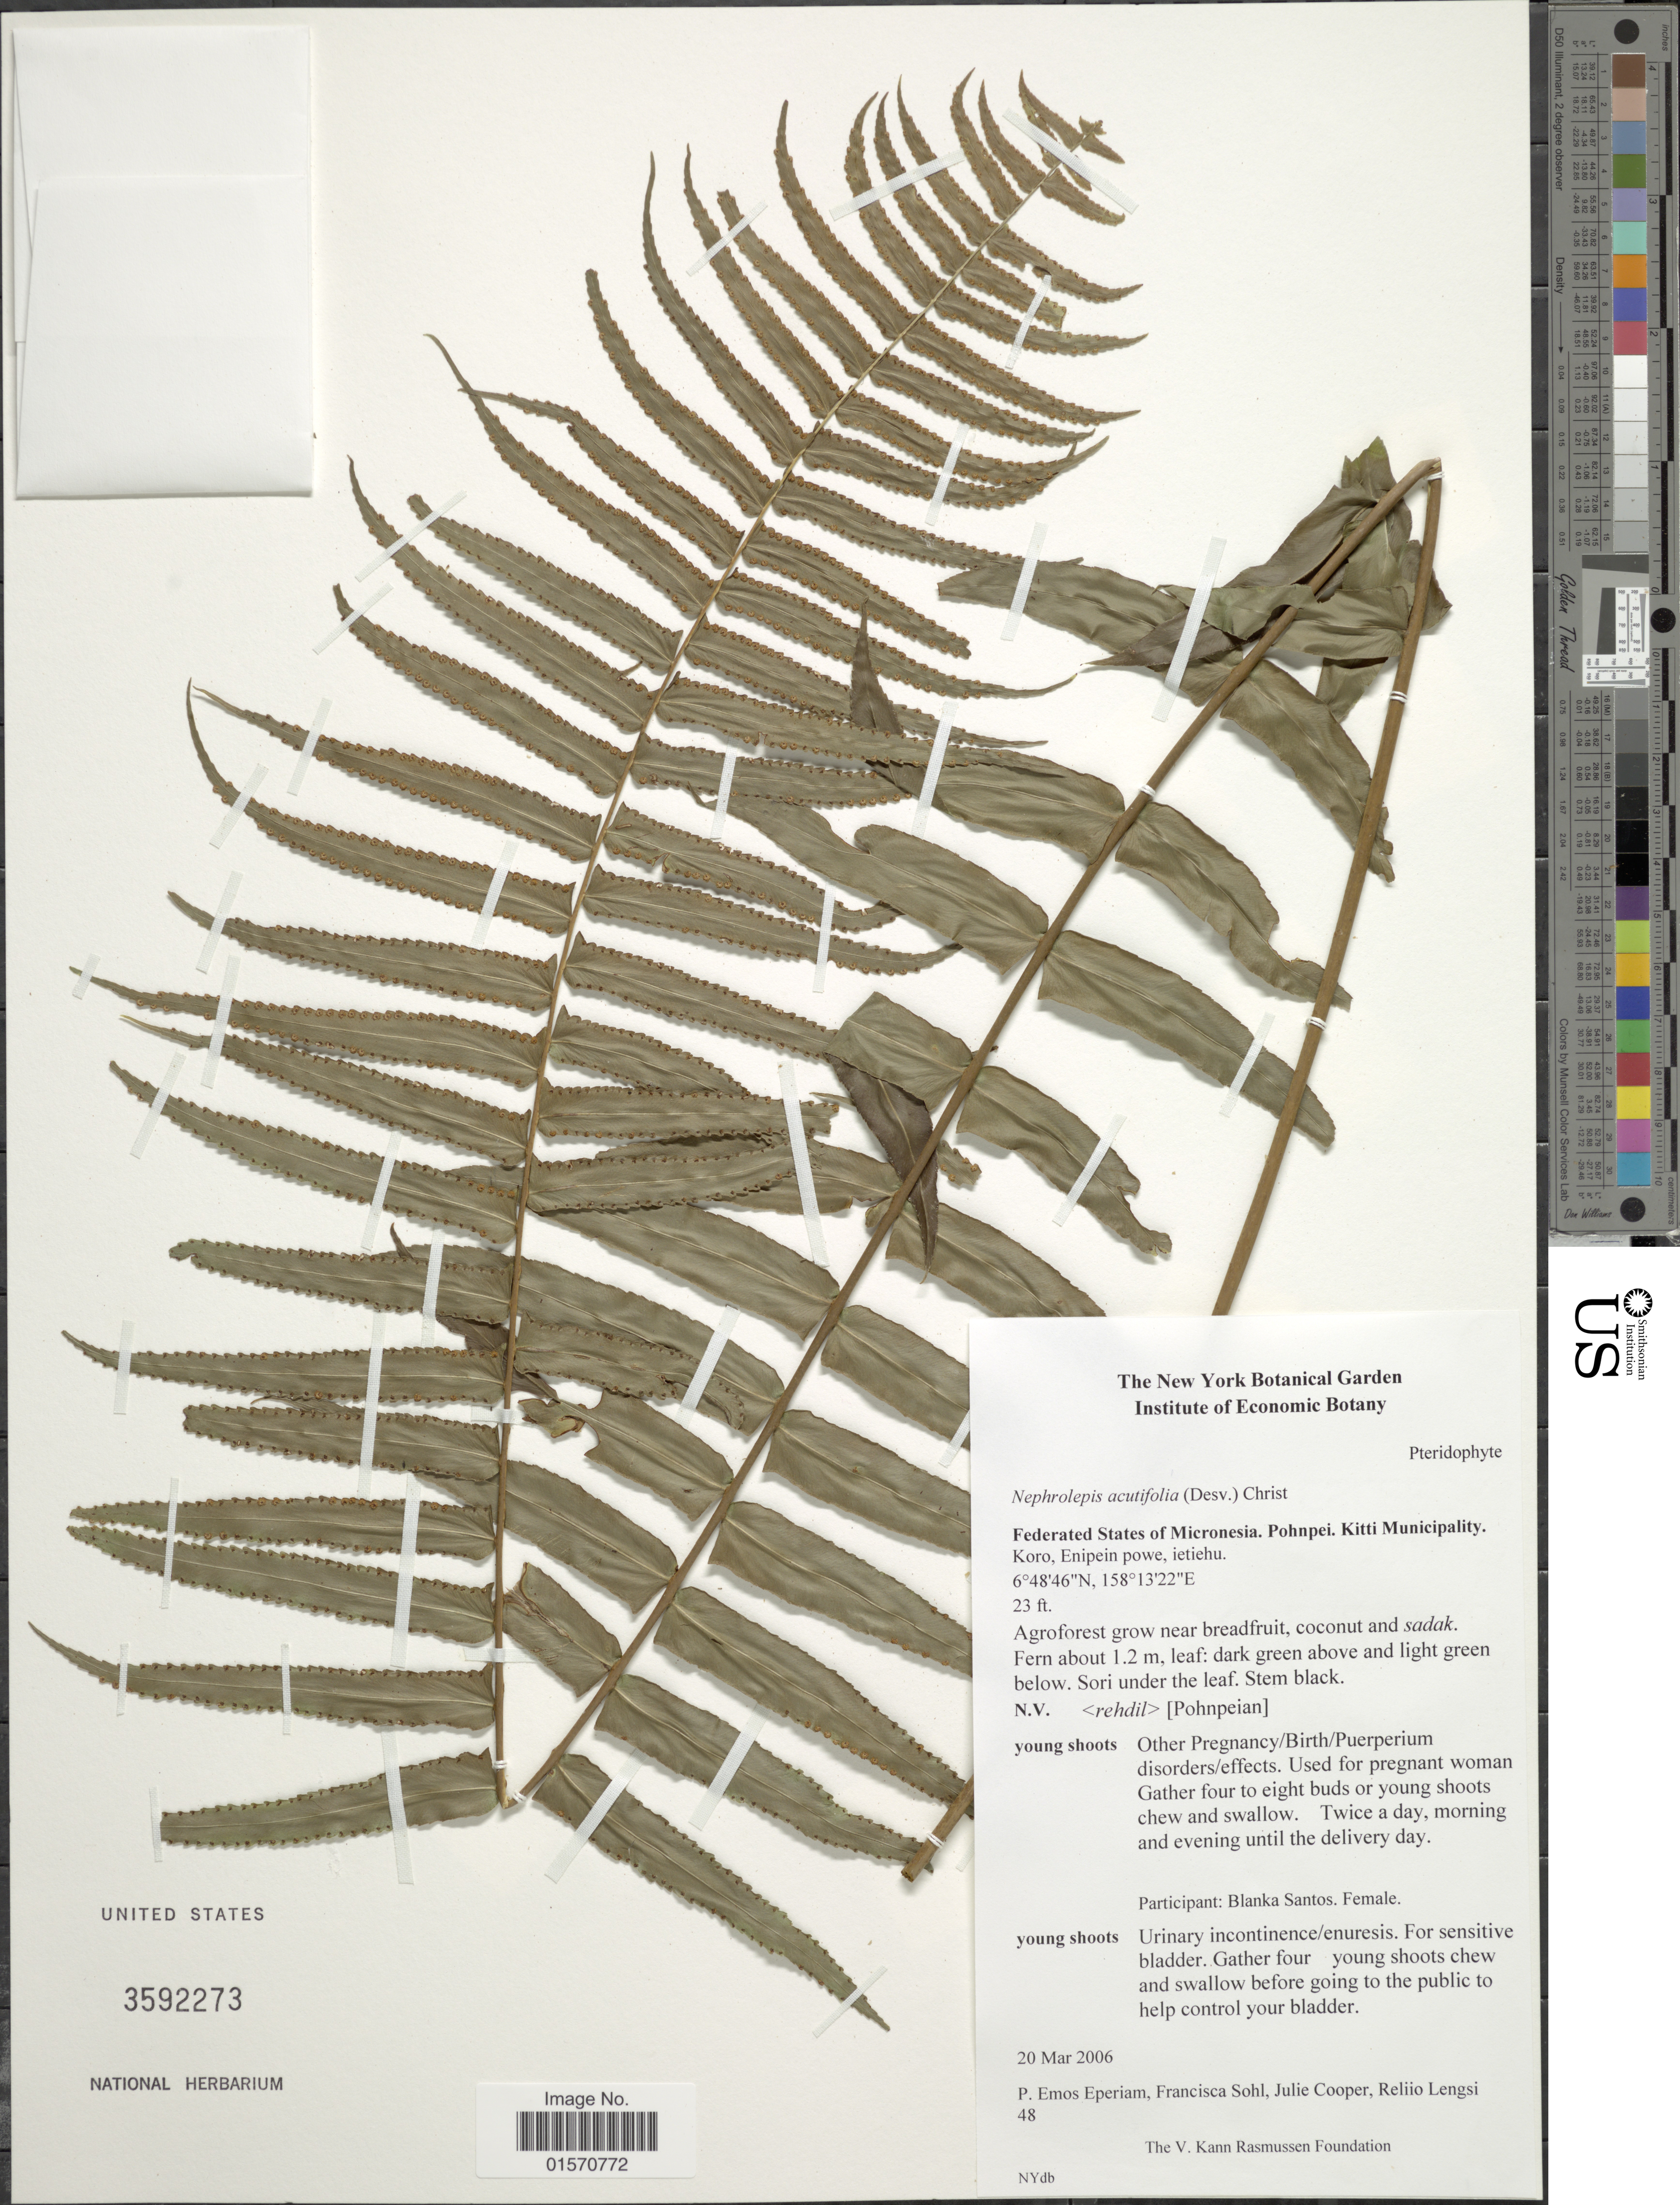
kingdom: Plantae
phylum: Tracheophyta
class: Polypodiopsida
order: Polypodiales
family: Nephrolepidaceae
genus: Nephrolepis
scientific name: Nephrolepis acutifolia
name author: (Desv.) Chr.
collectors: P. Eperiam, F. Sohl, J. Cooper & R. Lengsi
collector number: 48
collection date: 2006-03-20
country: Micronesia, Federated States of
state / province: Pohnpei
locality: Kitti Municipaility. Koro, Enipein powe, ietiehu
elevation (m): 7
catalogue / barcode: US 3592273